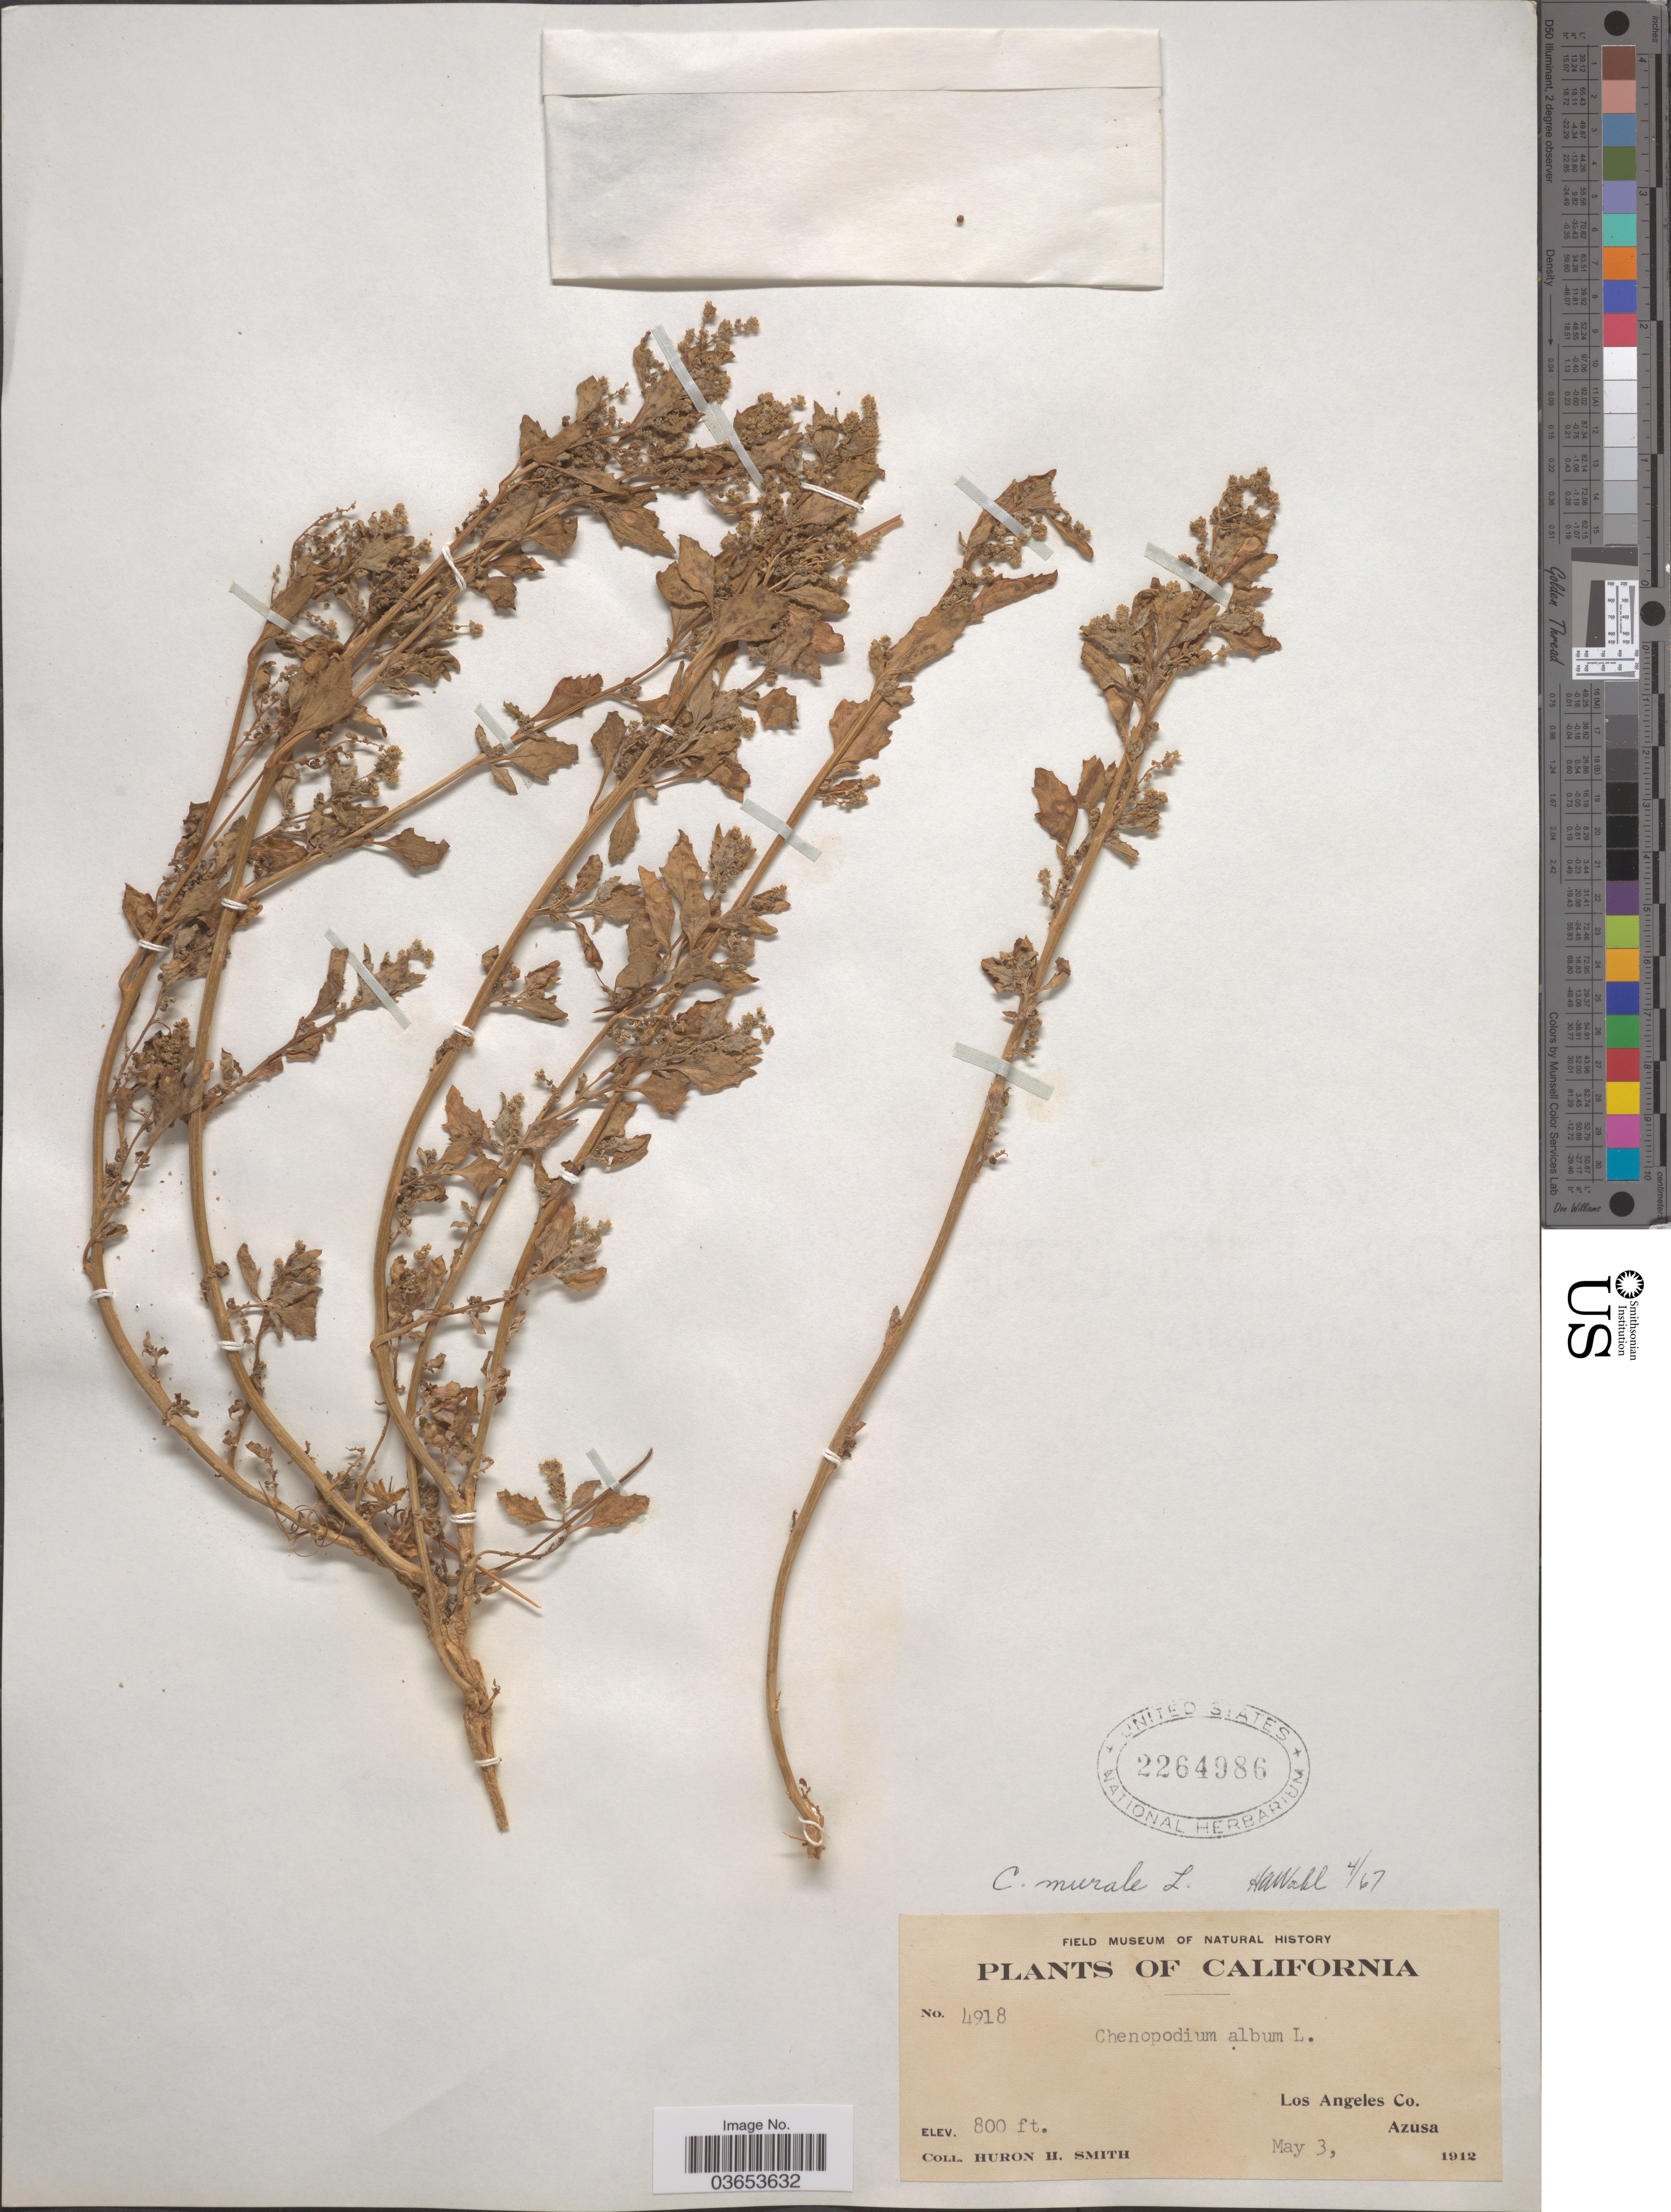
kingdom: Plantae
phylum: Tracheophyta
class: Magnoliopsida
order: Caryophyllales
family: Amaranthaceae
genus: Chenopodium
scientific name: Chenopodium murale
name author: L.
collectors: Huron H. Smith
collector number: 4918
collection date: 1912-05-03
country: United States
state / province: California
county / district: Los Angeles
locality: Los Angeles Co. Azusa.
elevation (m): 244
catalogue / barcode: US 2264986